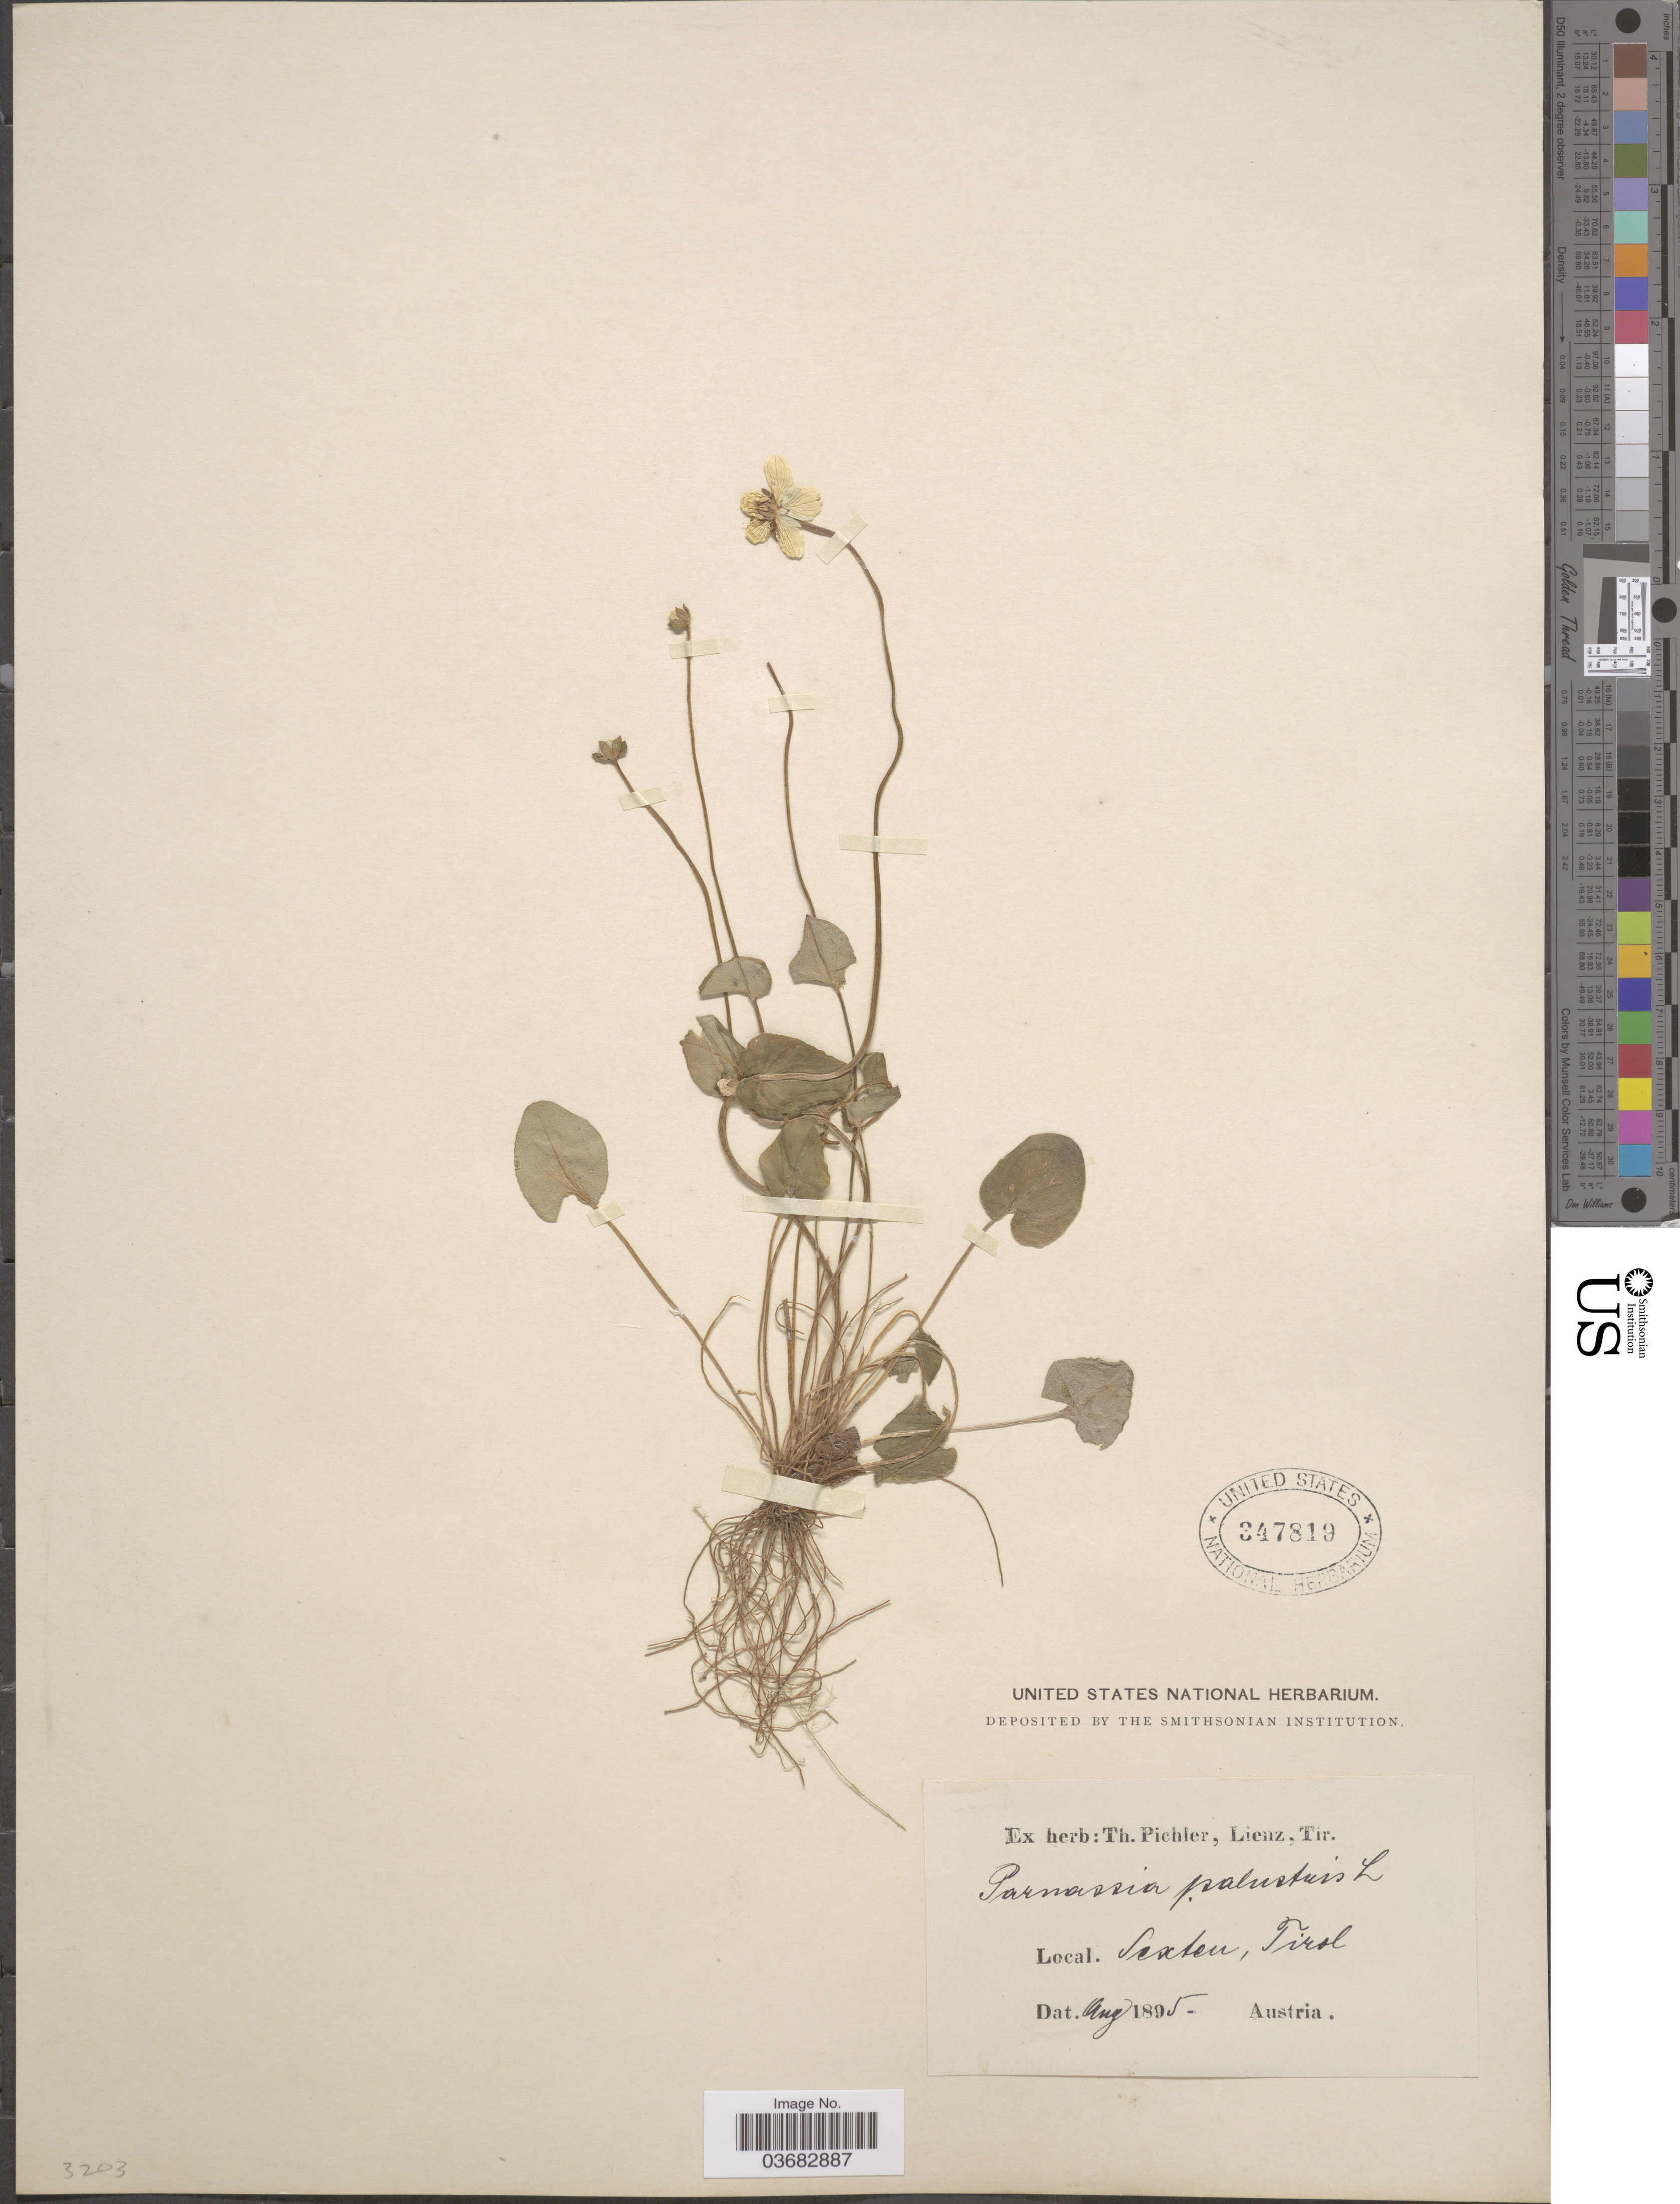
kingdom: Plantae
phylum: Tracheophyta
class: Magnoliopsida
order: Celastrales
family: Parnassiaceae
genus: Parnassia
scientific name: Parnassia palustris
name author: L.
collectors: ex herb. T. Pichler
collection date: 1895-08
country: Austria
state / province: Tirol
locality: Sexten.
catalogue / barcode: US 347819